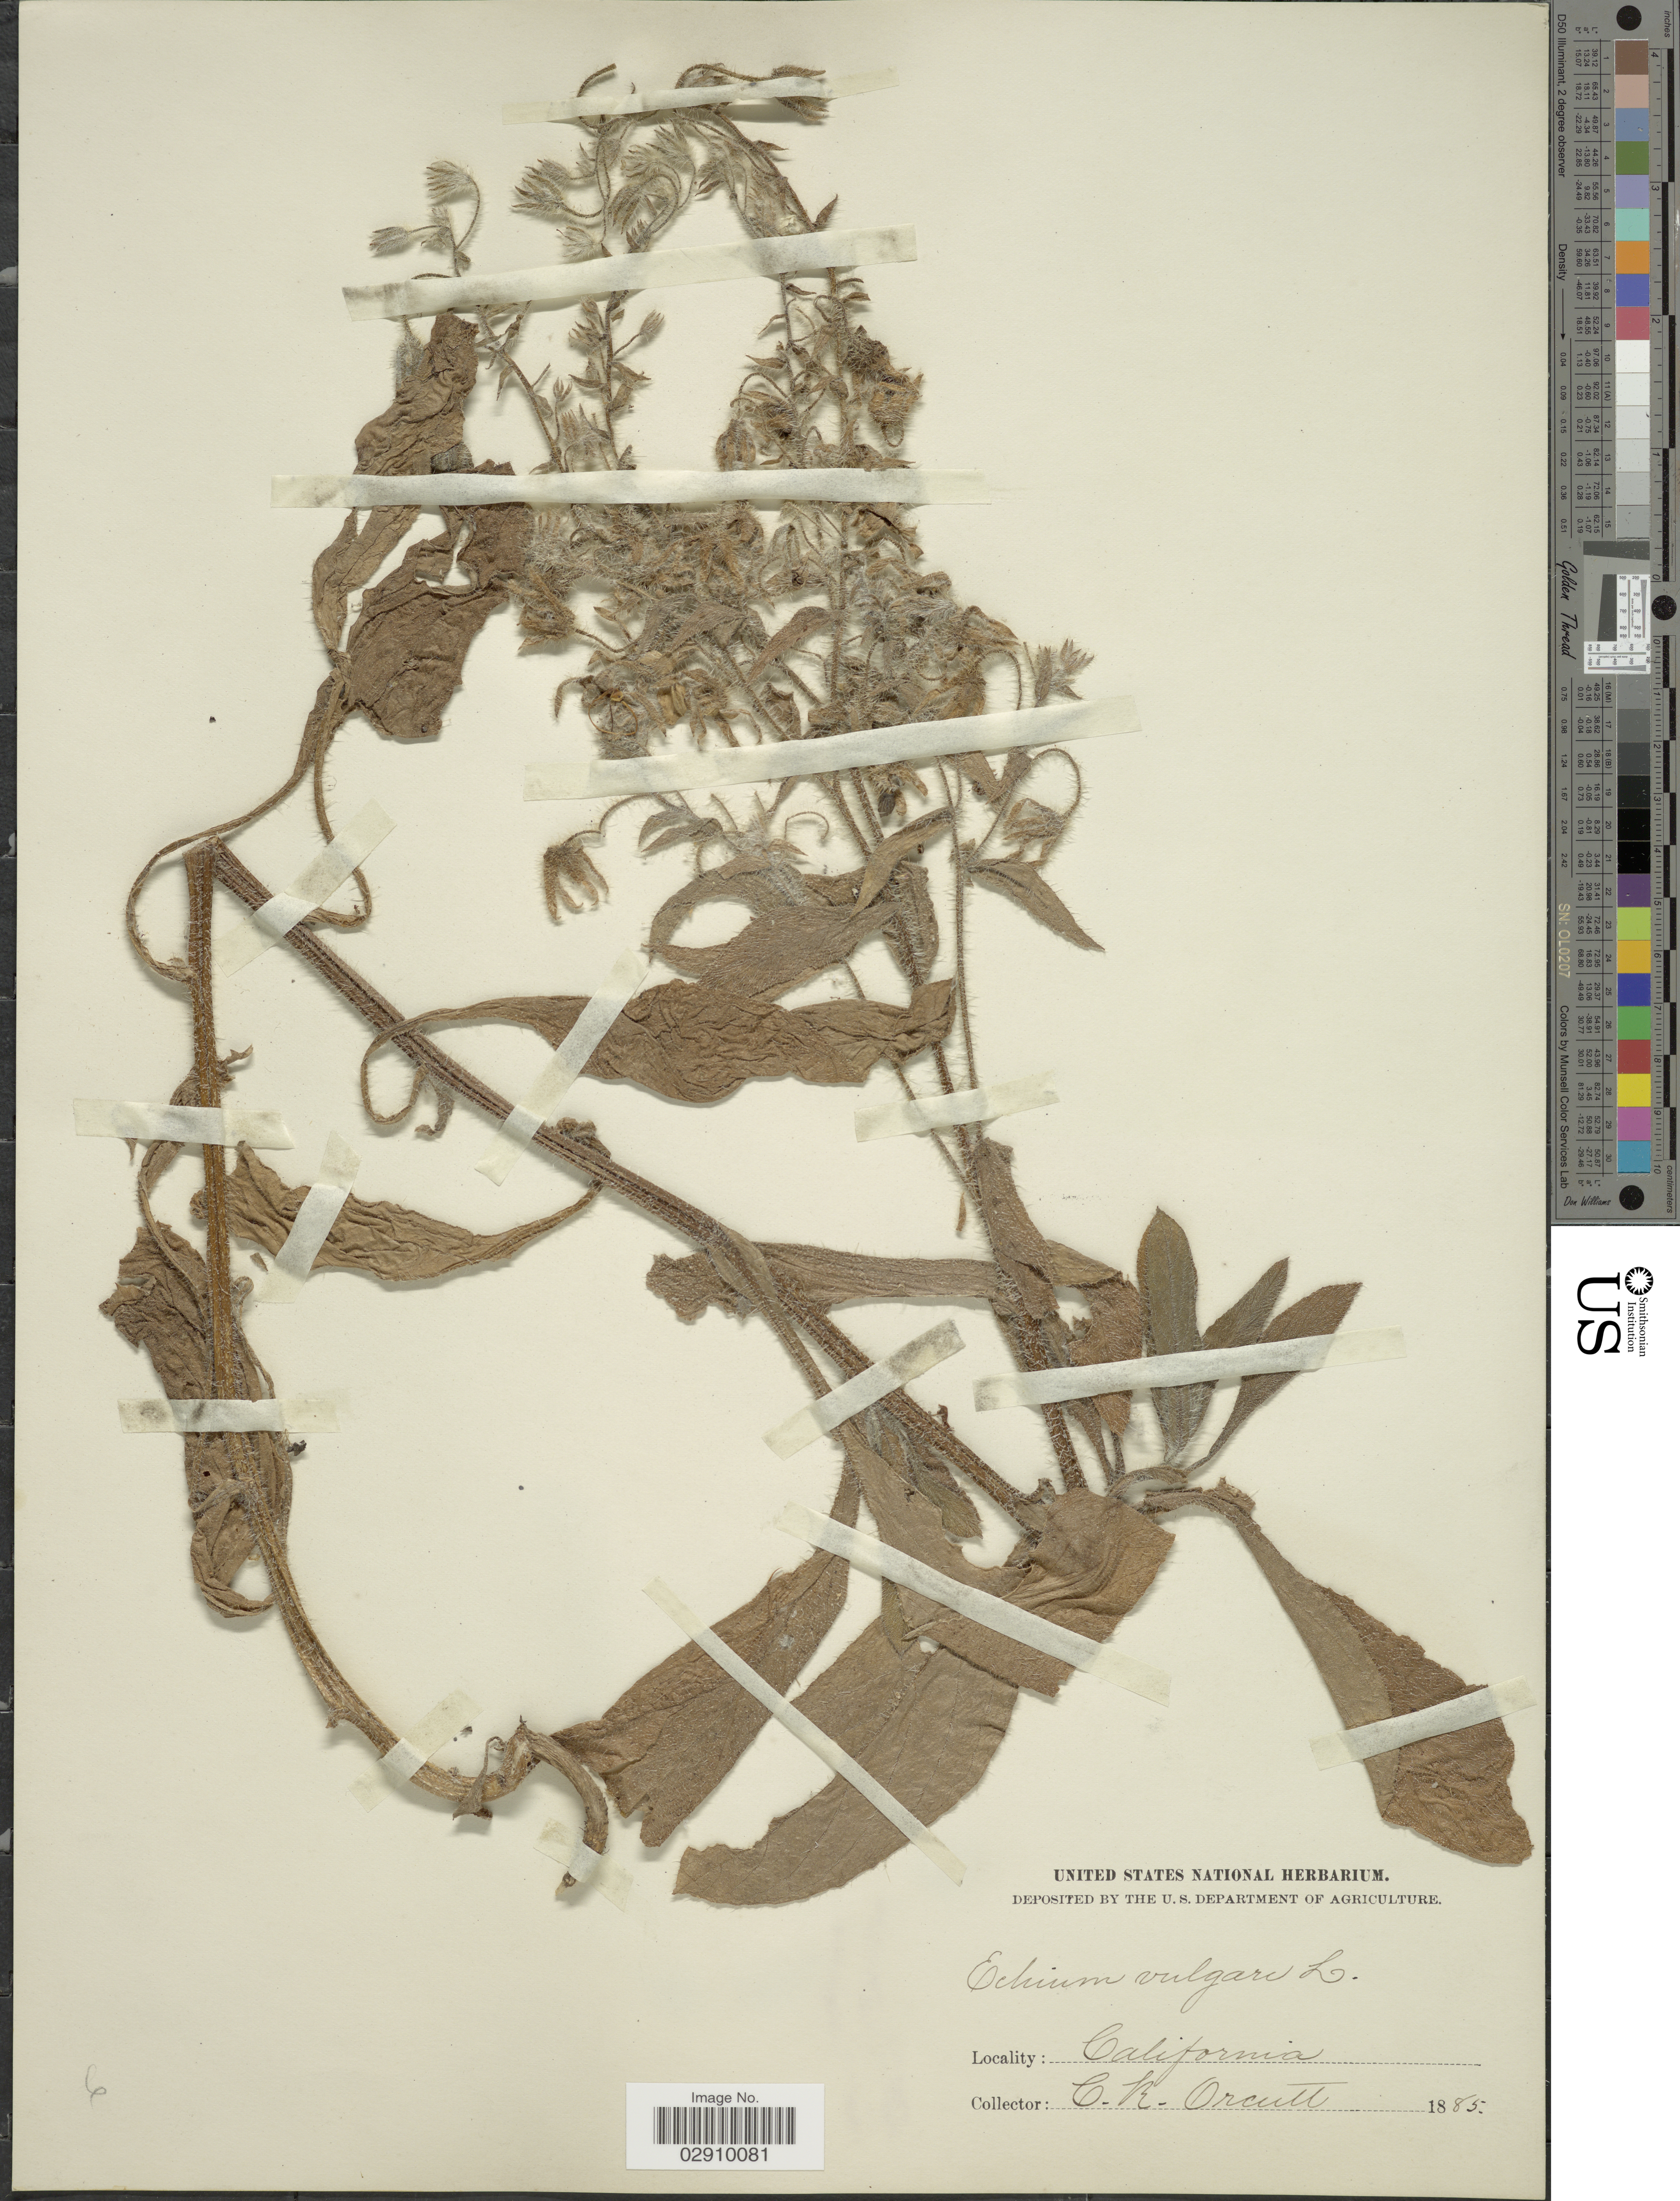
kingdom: Plantae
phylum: Tracheophyta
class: Magnoliopsida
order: Boraginales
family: Boraginaceae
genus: Borago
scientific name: Borago officinalis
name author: L.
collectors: C. R. Orcutt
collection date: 1885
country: United States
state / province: California